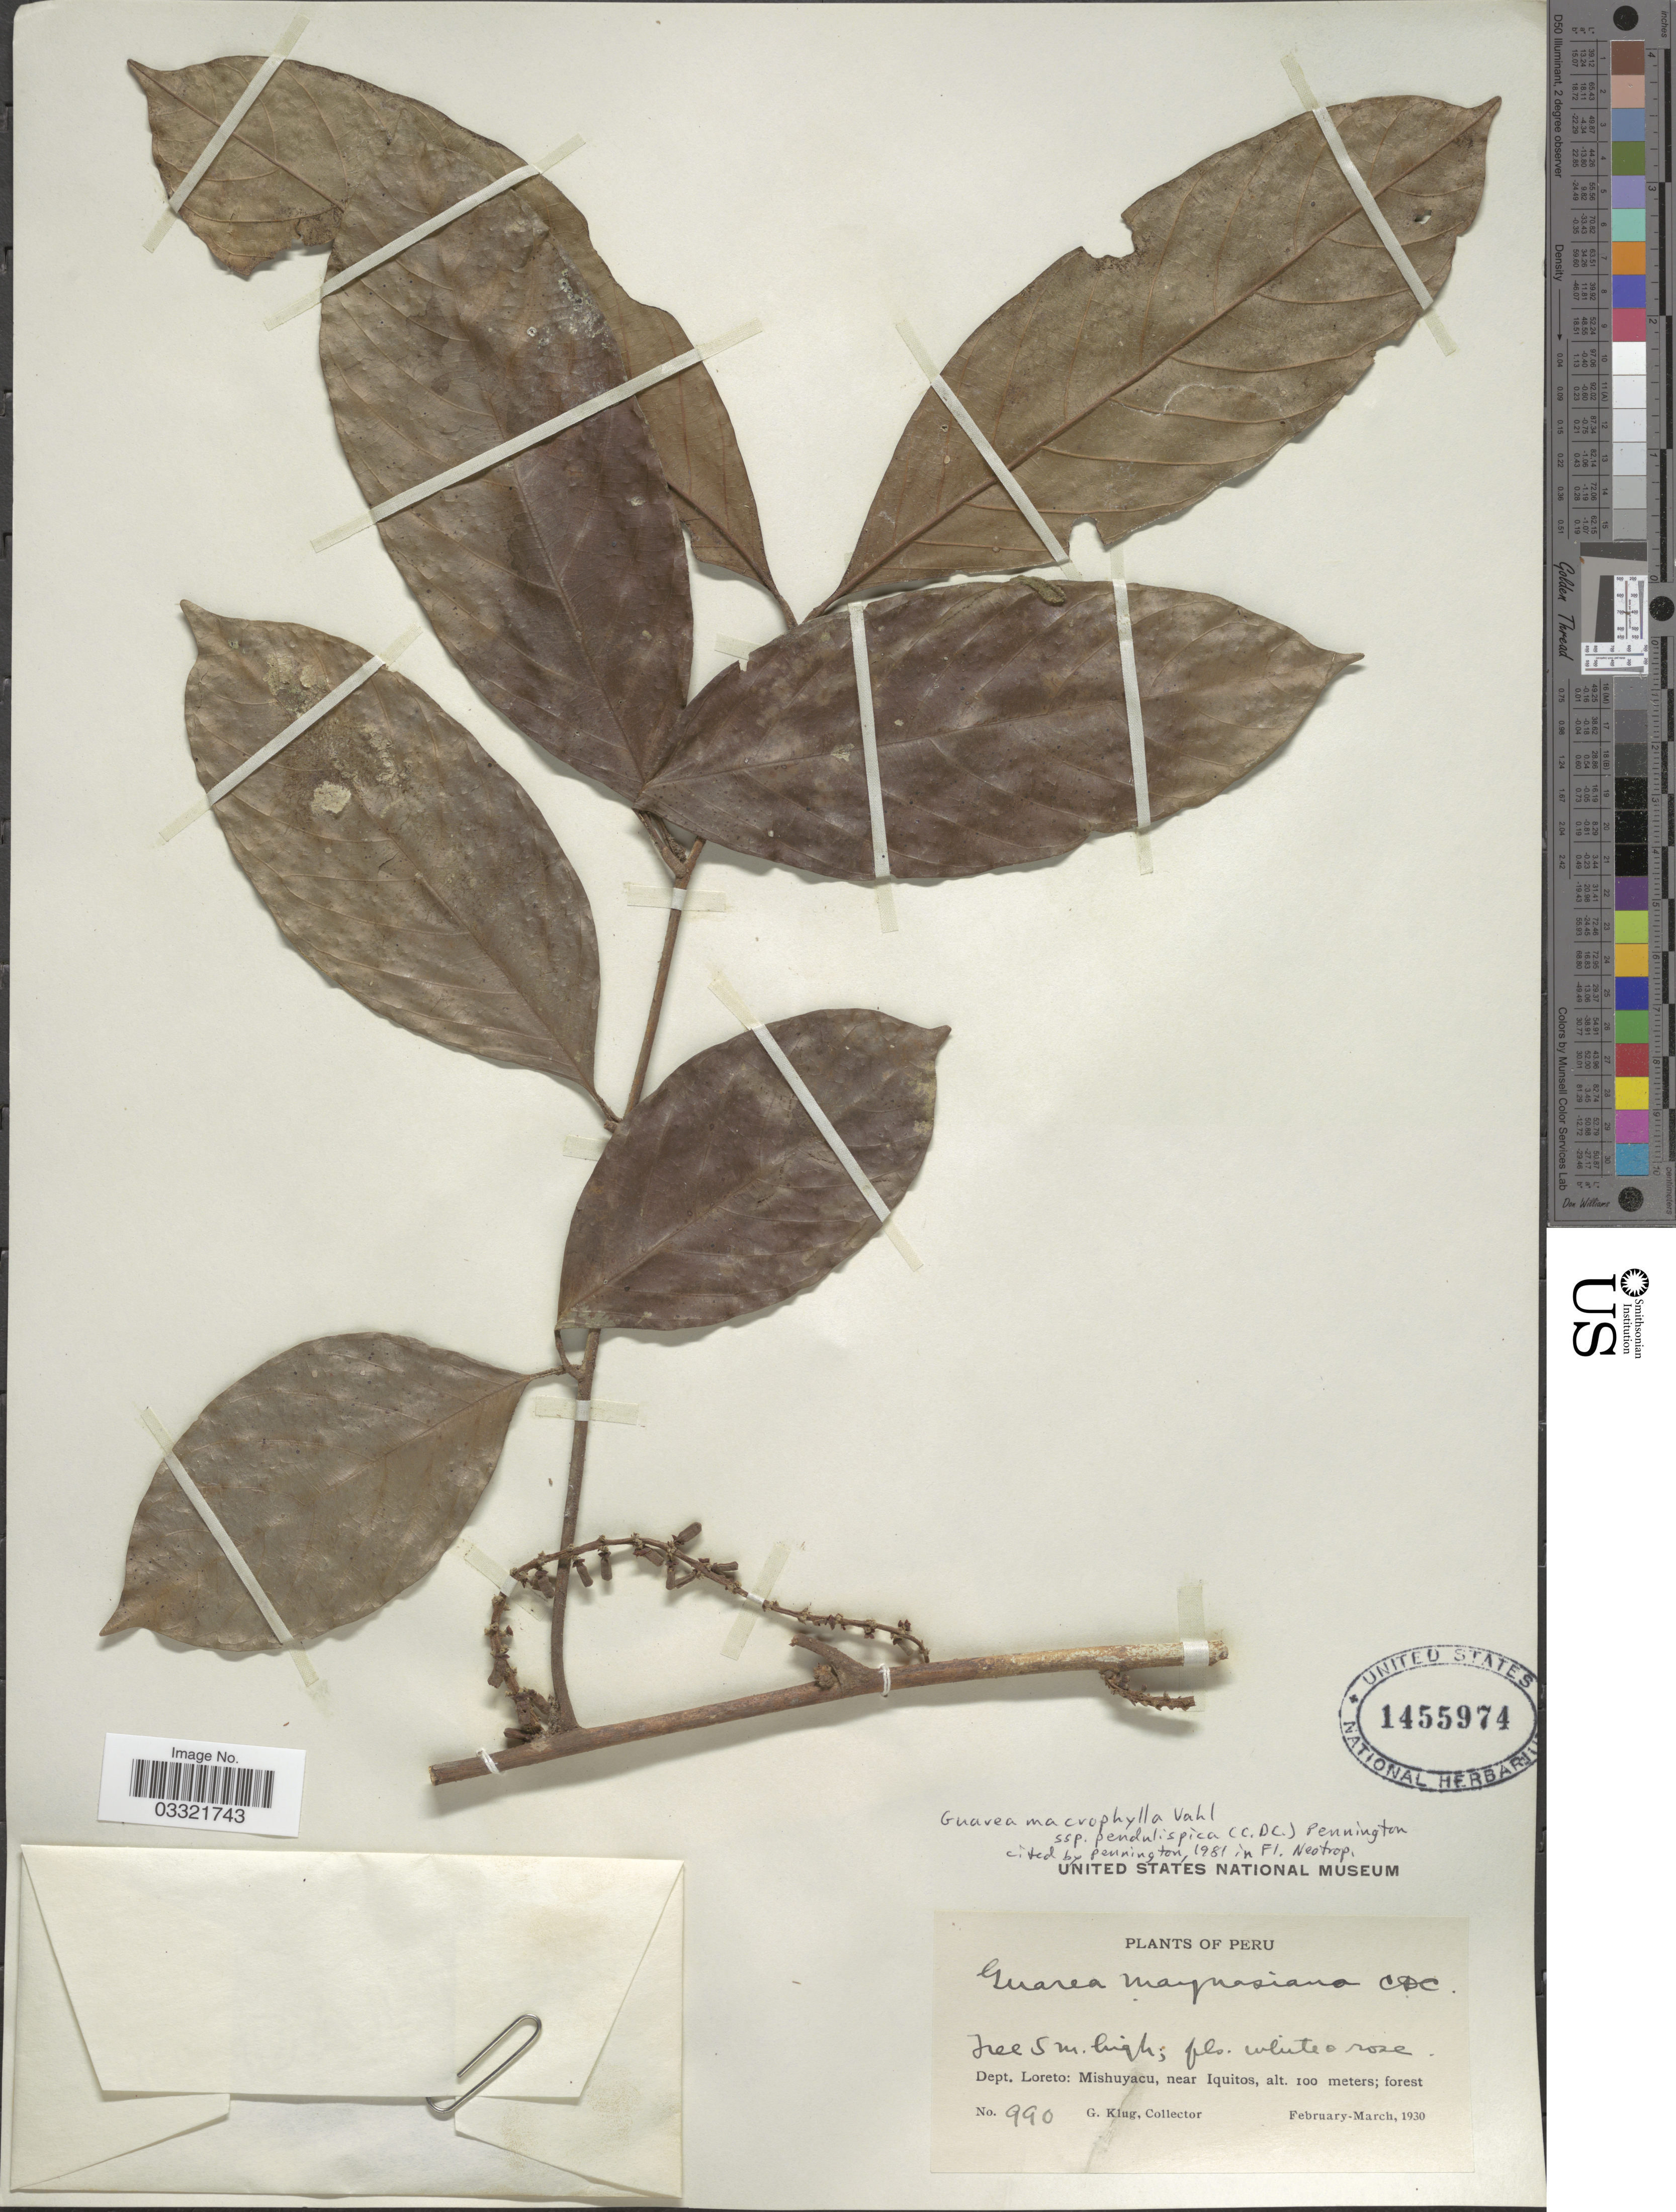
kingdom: Plantae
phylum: Tracheophyta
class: Magnoliopsida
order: Sapindales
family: Meliaceae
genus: Guarea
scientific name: Guarea macrophylla subsp. pendulispica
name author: (C. DC.) T.D. Penn.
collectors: G. Klug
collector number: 990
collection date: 1930-02/1930-03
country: Peru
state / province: Loreto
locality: Dept. Loreto: Mishuyacu, near Iquitos.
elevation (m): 100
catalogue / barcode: US 1455974